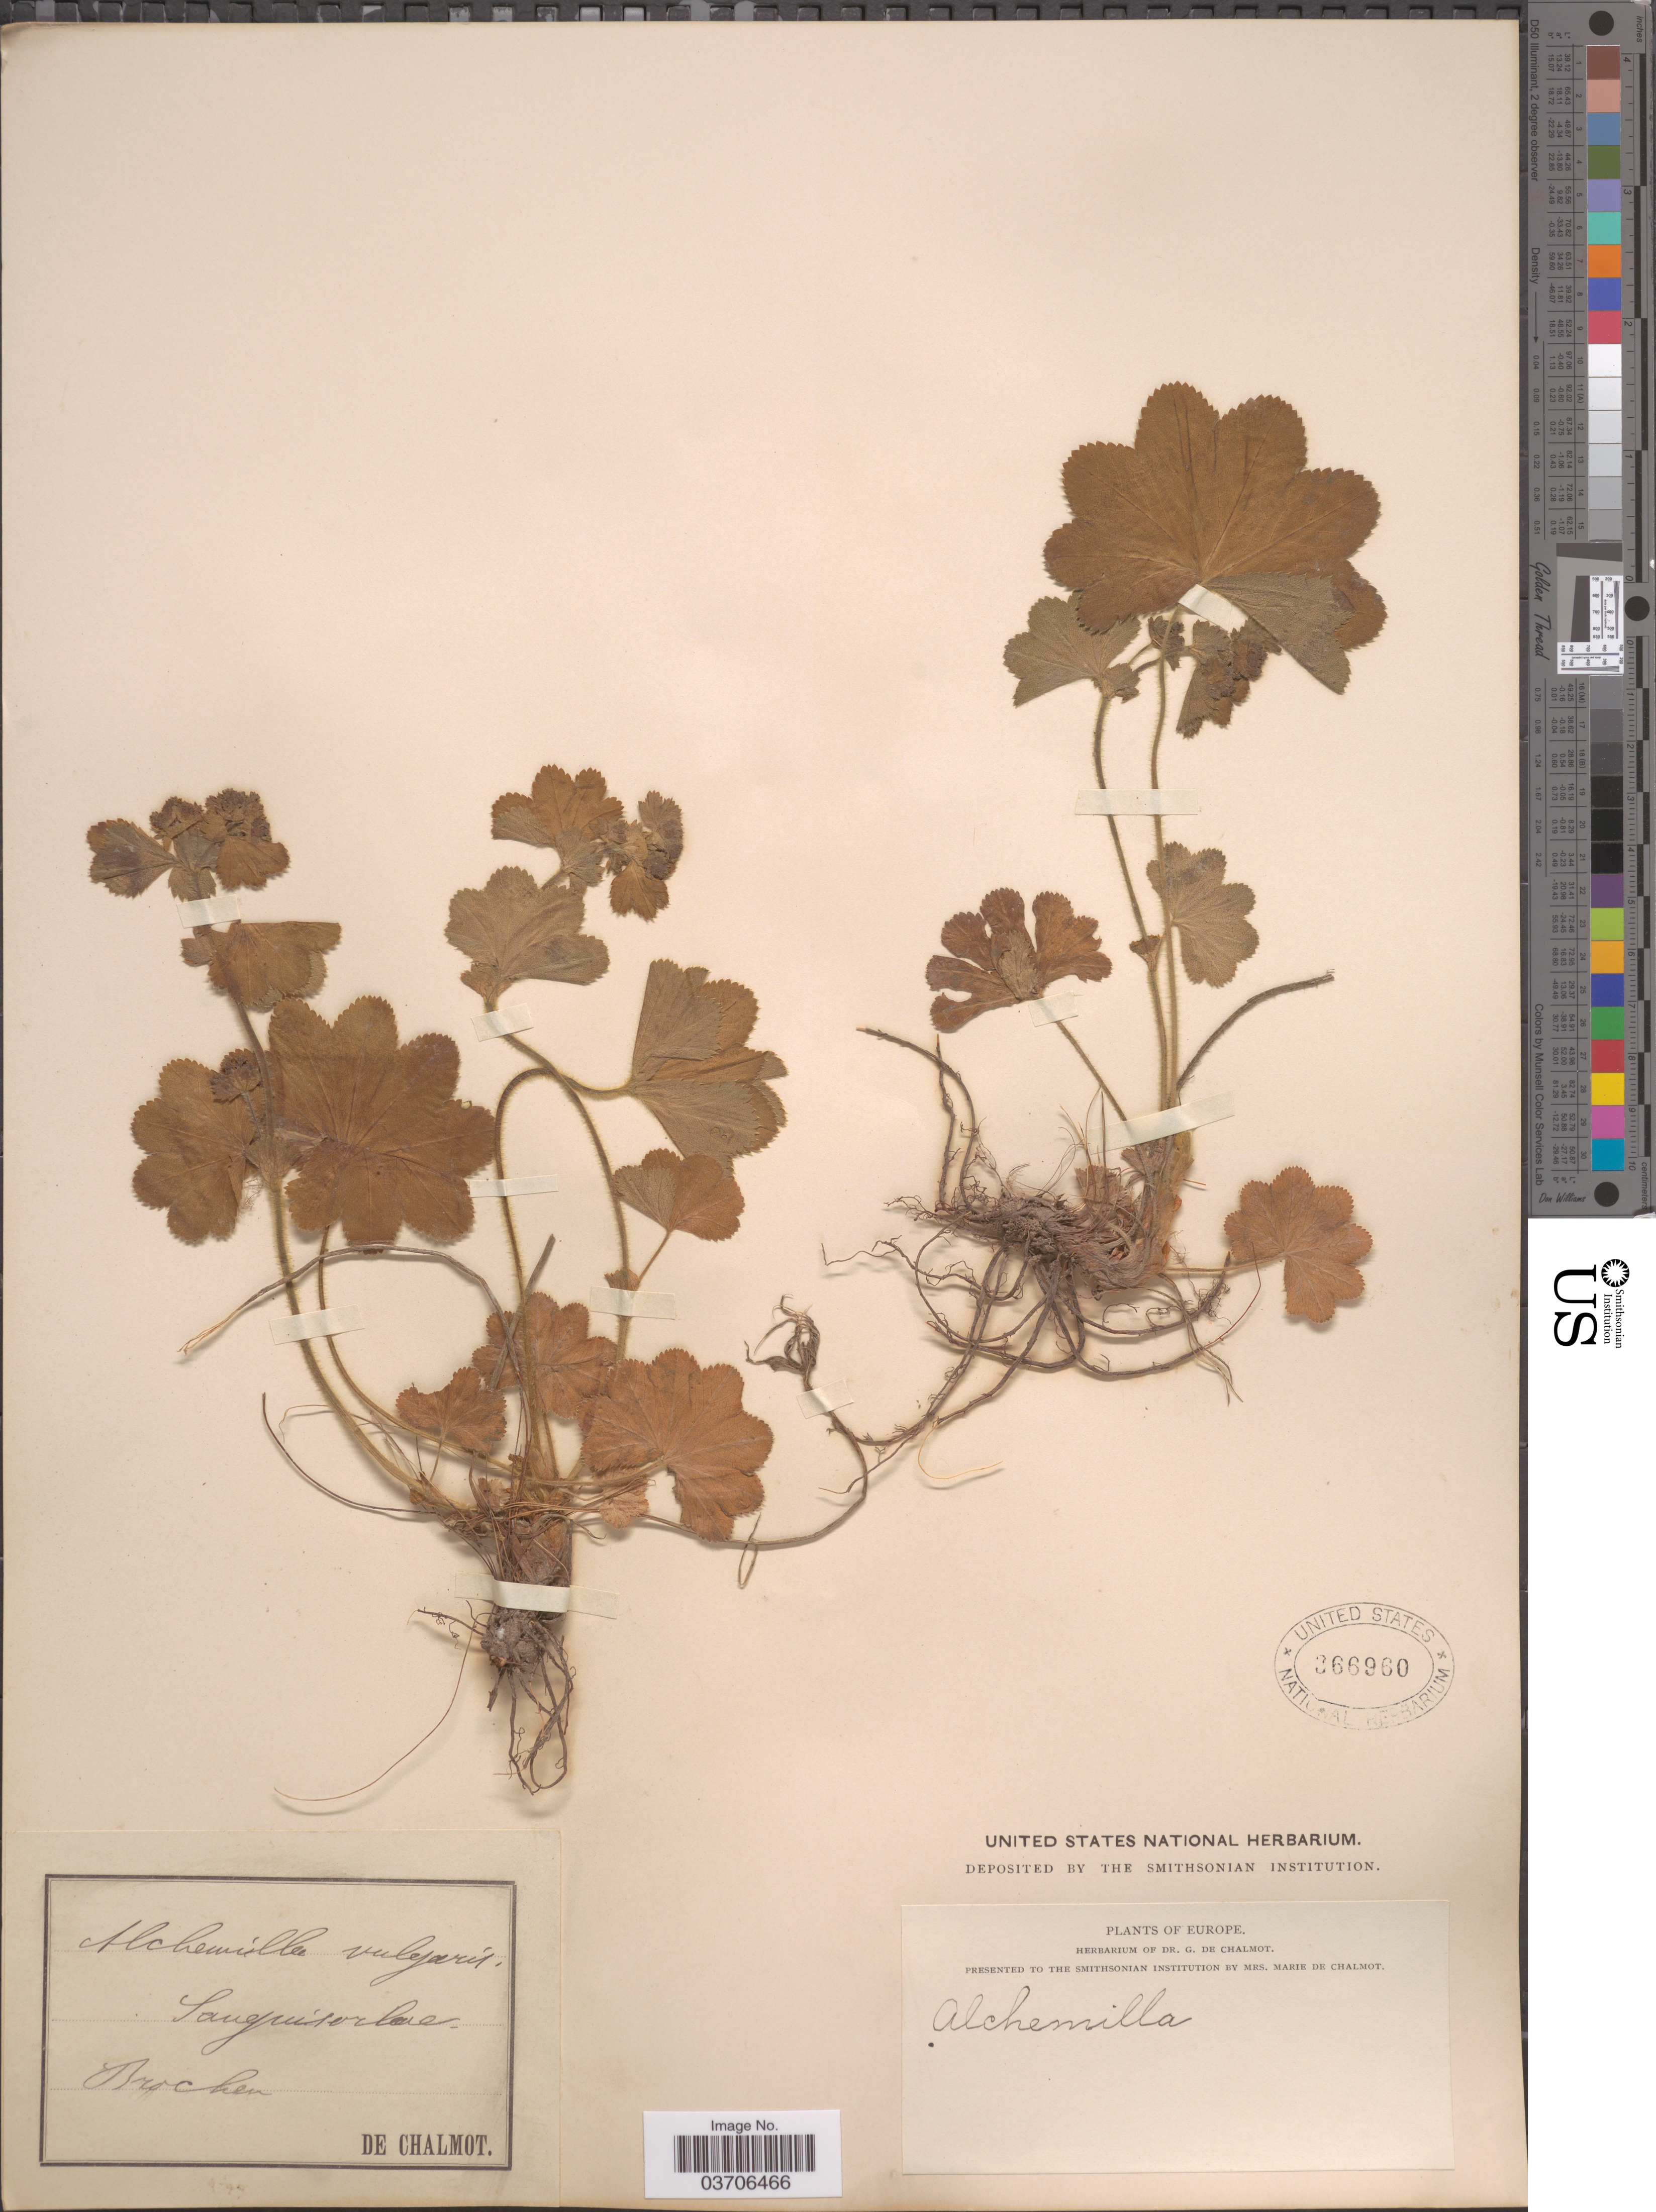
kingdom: Plantae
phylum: Tracheophyta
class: Magnoliopsida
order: Rosales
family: Rosaceae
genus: Alchemilla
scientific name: Alchemilla vulgaris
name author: L.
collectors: G. de Chalmot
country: Germany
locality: Brocken. Europe.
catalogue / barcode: US 366960